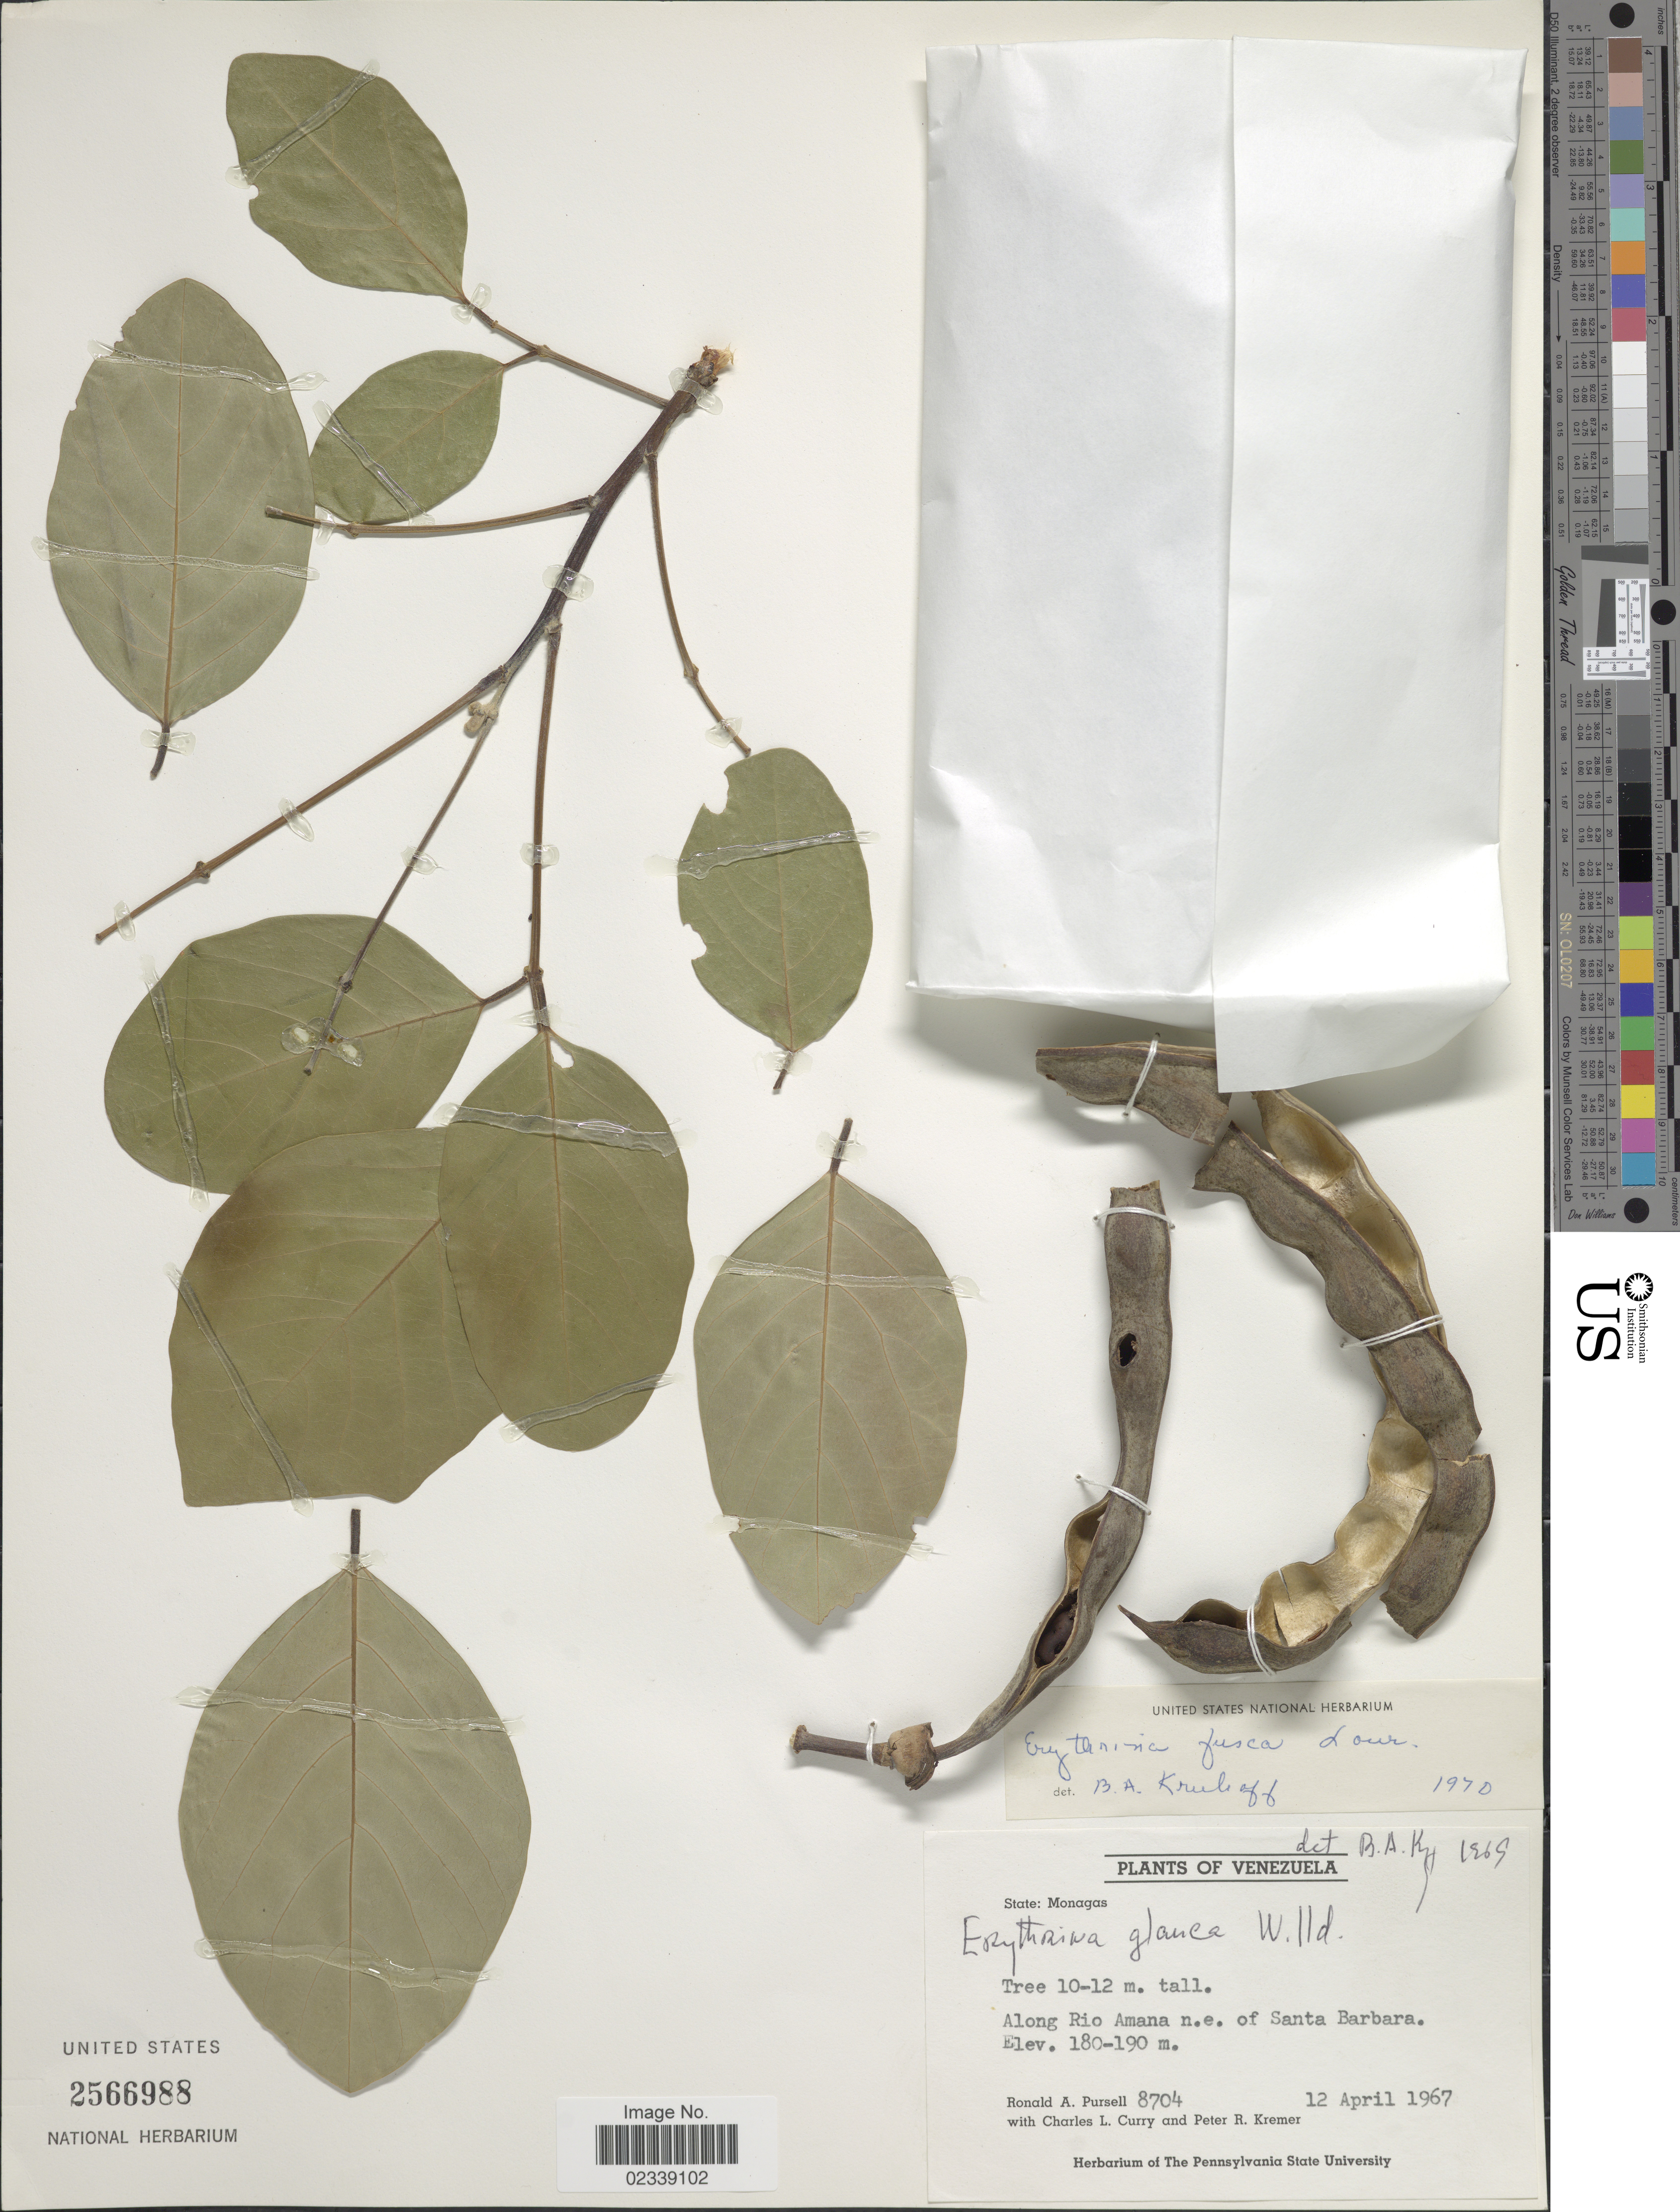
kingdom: Plantae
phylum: Tracheophyta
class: Magnoliopsida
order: Fabales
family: Fabaceae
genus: Erythrina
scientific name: Erythrina fusca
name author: Lour.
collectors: R. A. Pursell, C. L. Curry & P. Kremer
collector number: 8704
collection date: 1967-04-12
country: Venezuela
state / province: Monagas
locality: Along Rio Amana n.e. of Santa Barbara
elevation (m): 180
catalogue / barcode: US 2566988